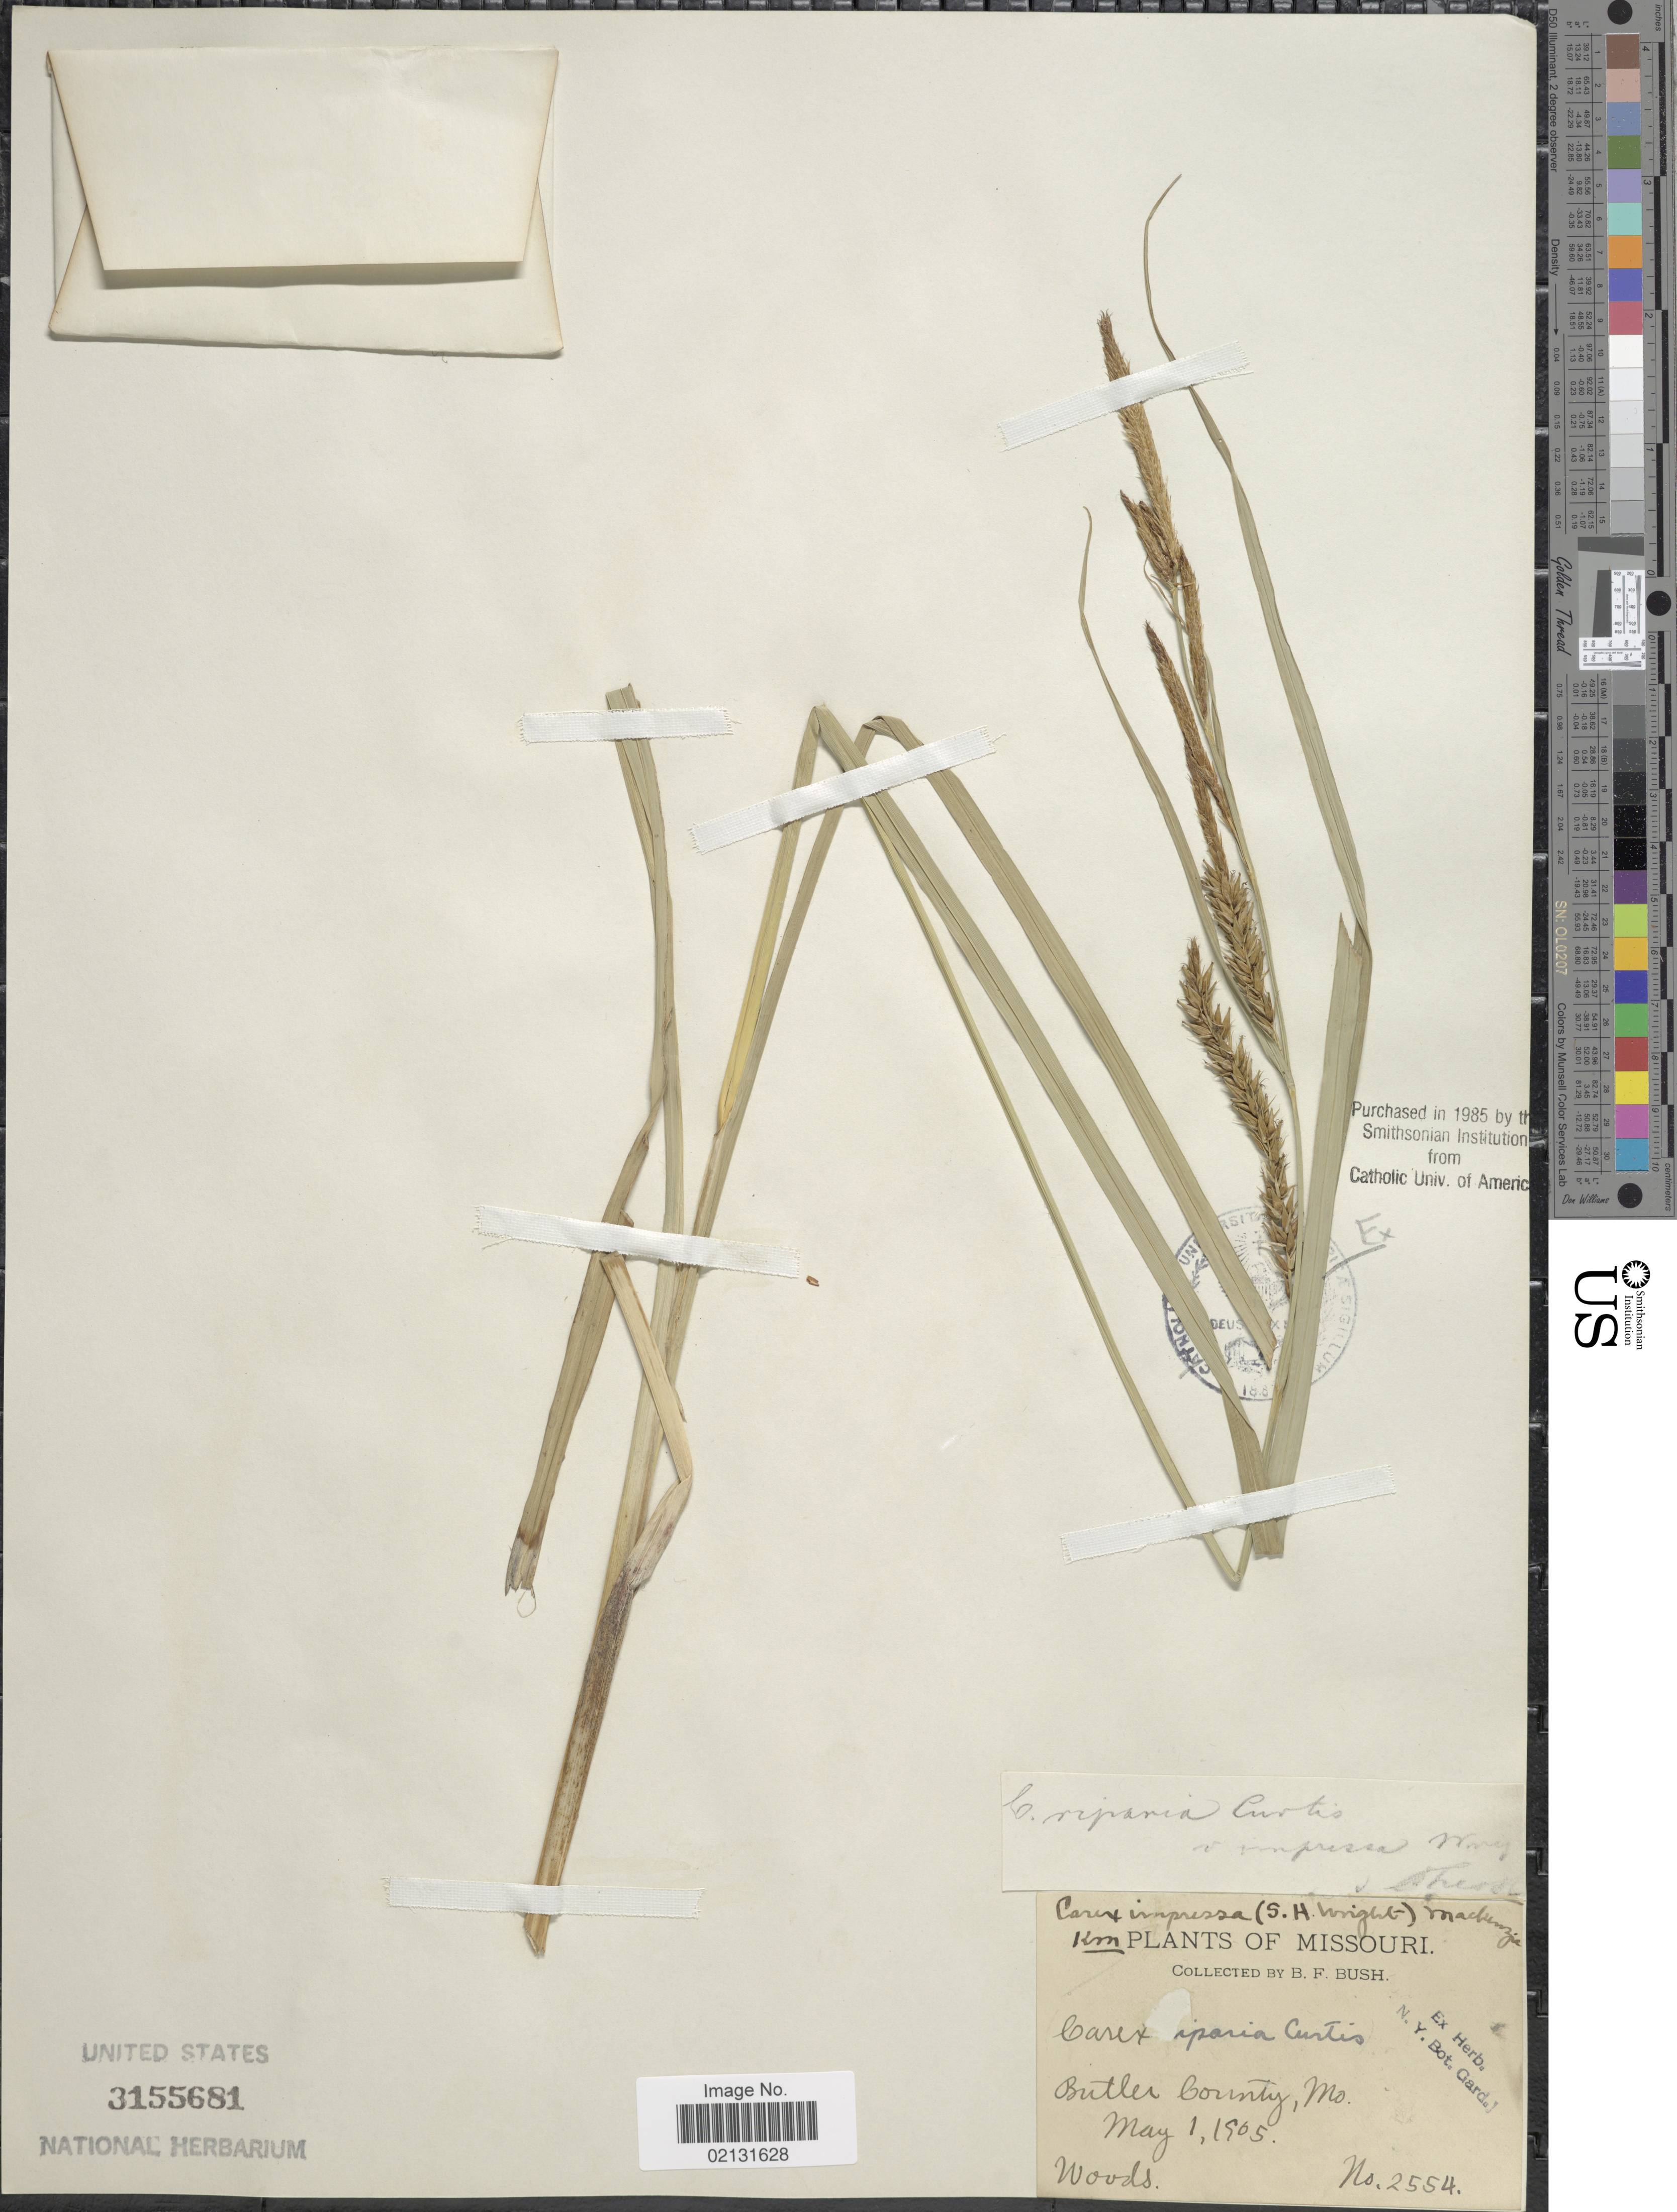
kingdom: Plantae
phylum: Tracheophyta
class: Liliopsida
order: Poales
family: Cyperaceae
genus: Carex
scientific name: Carex riparia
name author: Curtis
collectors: B. F. Bush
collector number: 2554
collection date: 1905-05-01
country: United States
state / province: Missouri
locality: Butler County, woods.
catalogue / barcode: US 3155681